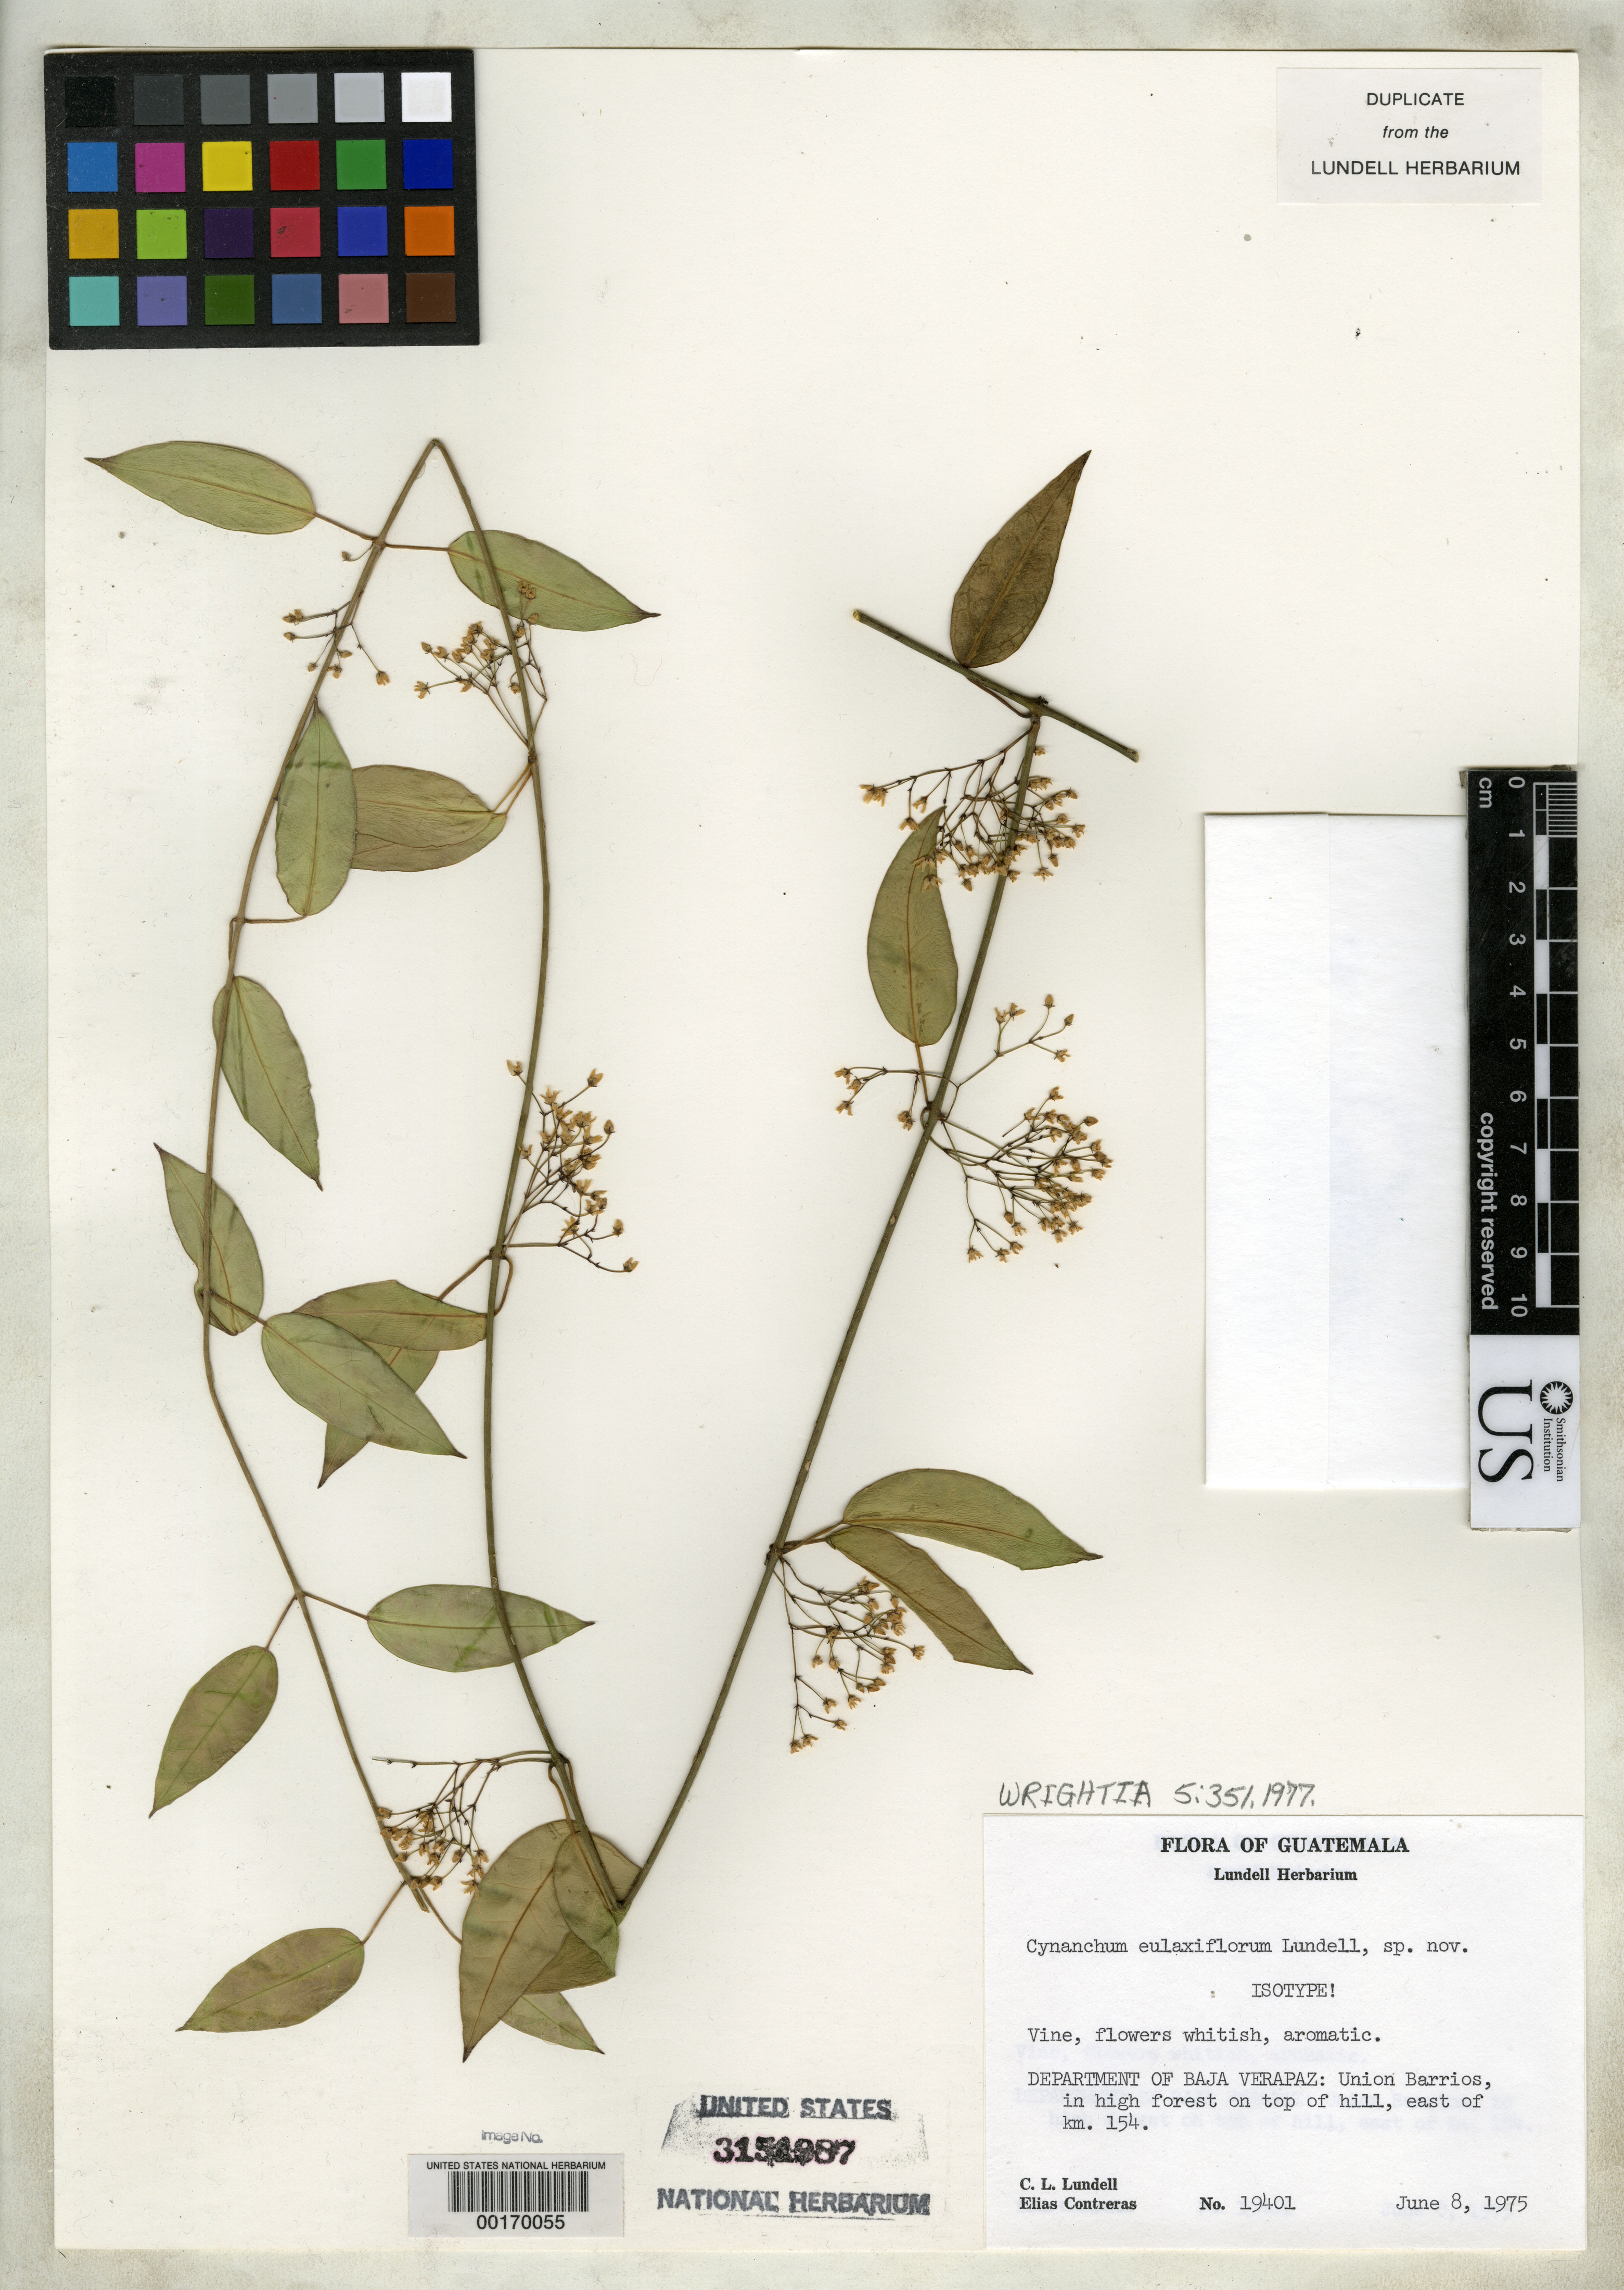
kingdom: Plantae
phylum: Tracheophyta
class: Magnoliopsida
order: Gentianales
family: Apocynaceae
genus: Cynanchum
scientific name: Cynanchum eulaxiflorum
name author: Lundell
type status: Isotype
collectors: C. L. Lundell & E. Contreras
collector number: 19401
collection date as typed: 08 Jun 1975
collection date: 1975-06-08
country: Guatemala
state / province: Baja Verapaz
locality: Union Barrios, high forest on top of hill, E of km 154.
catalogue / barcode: US 3154987